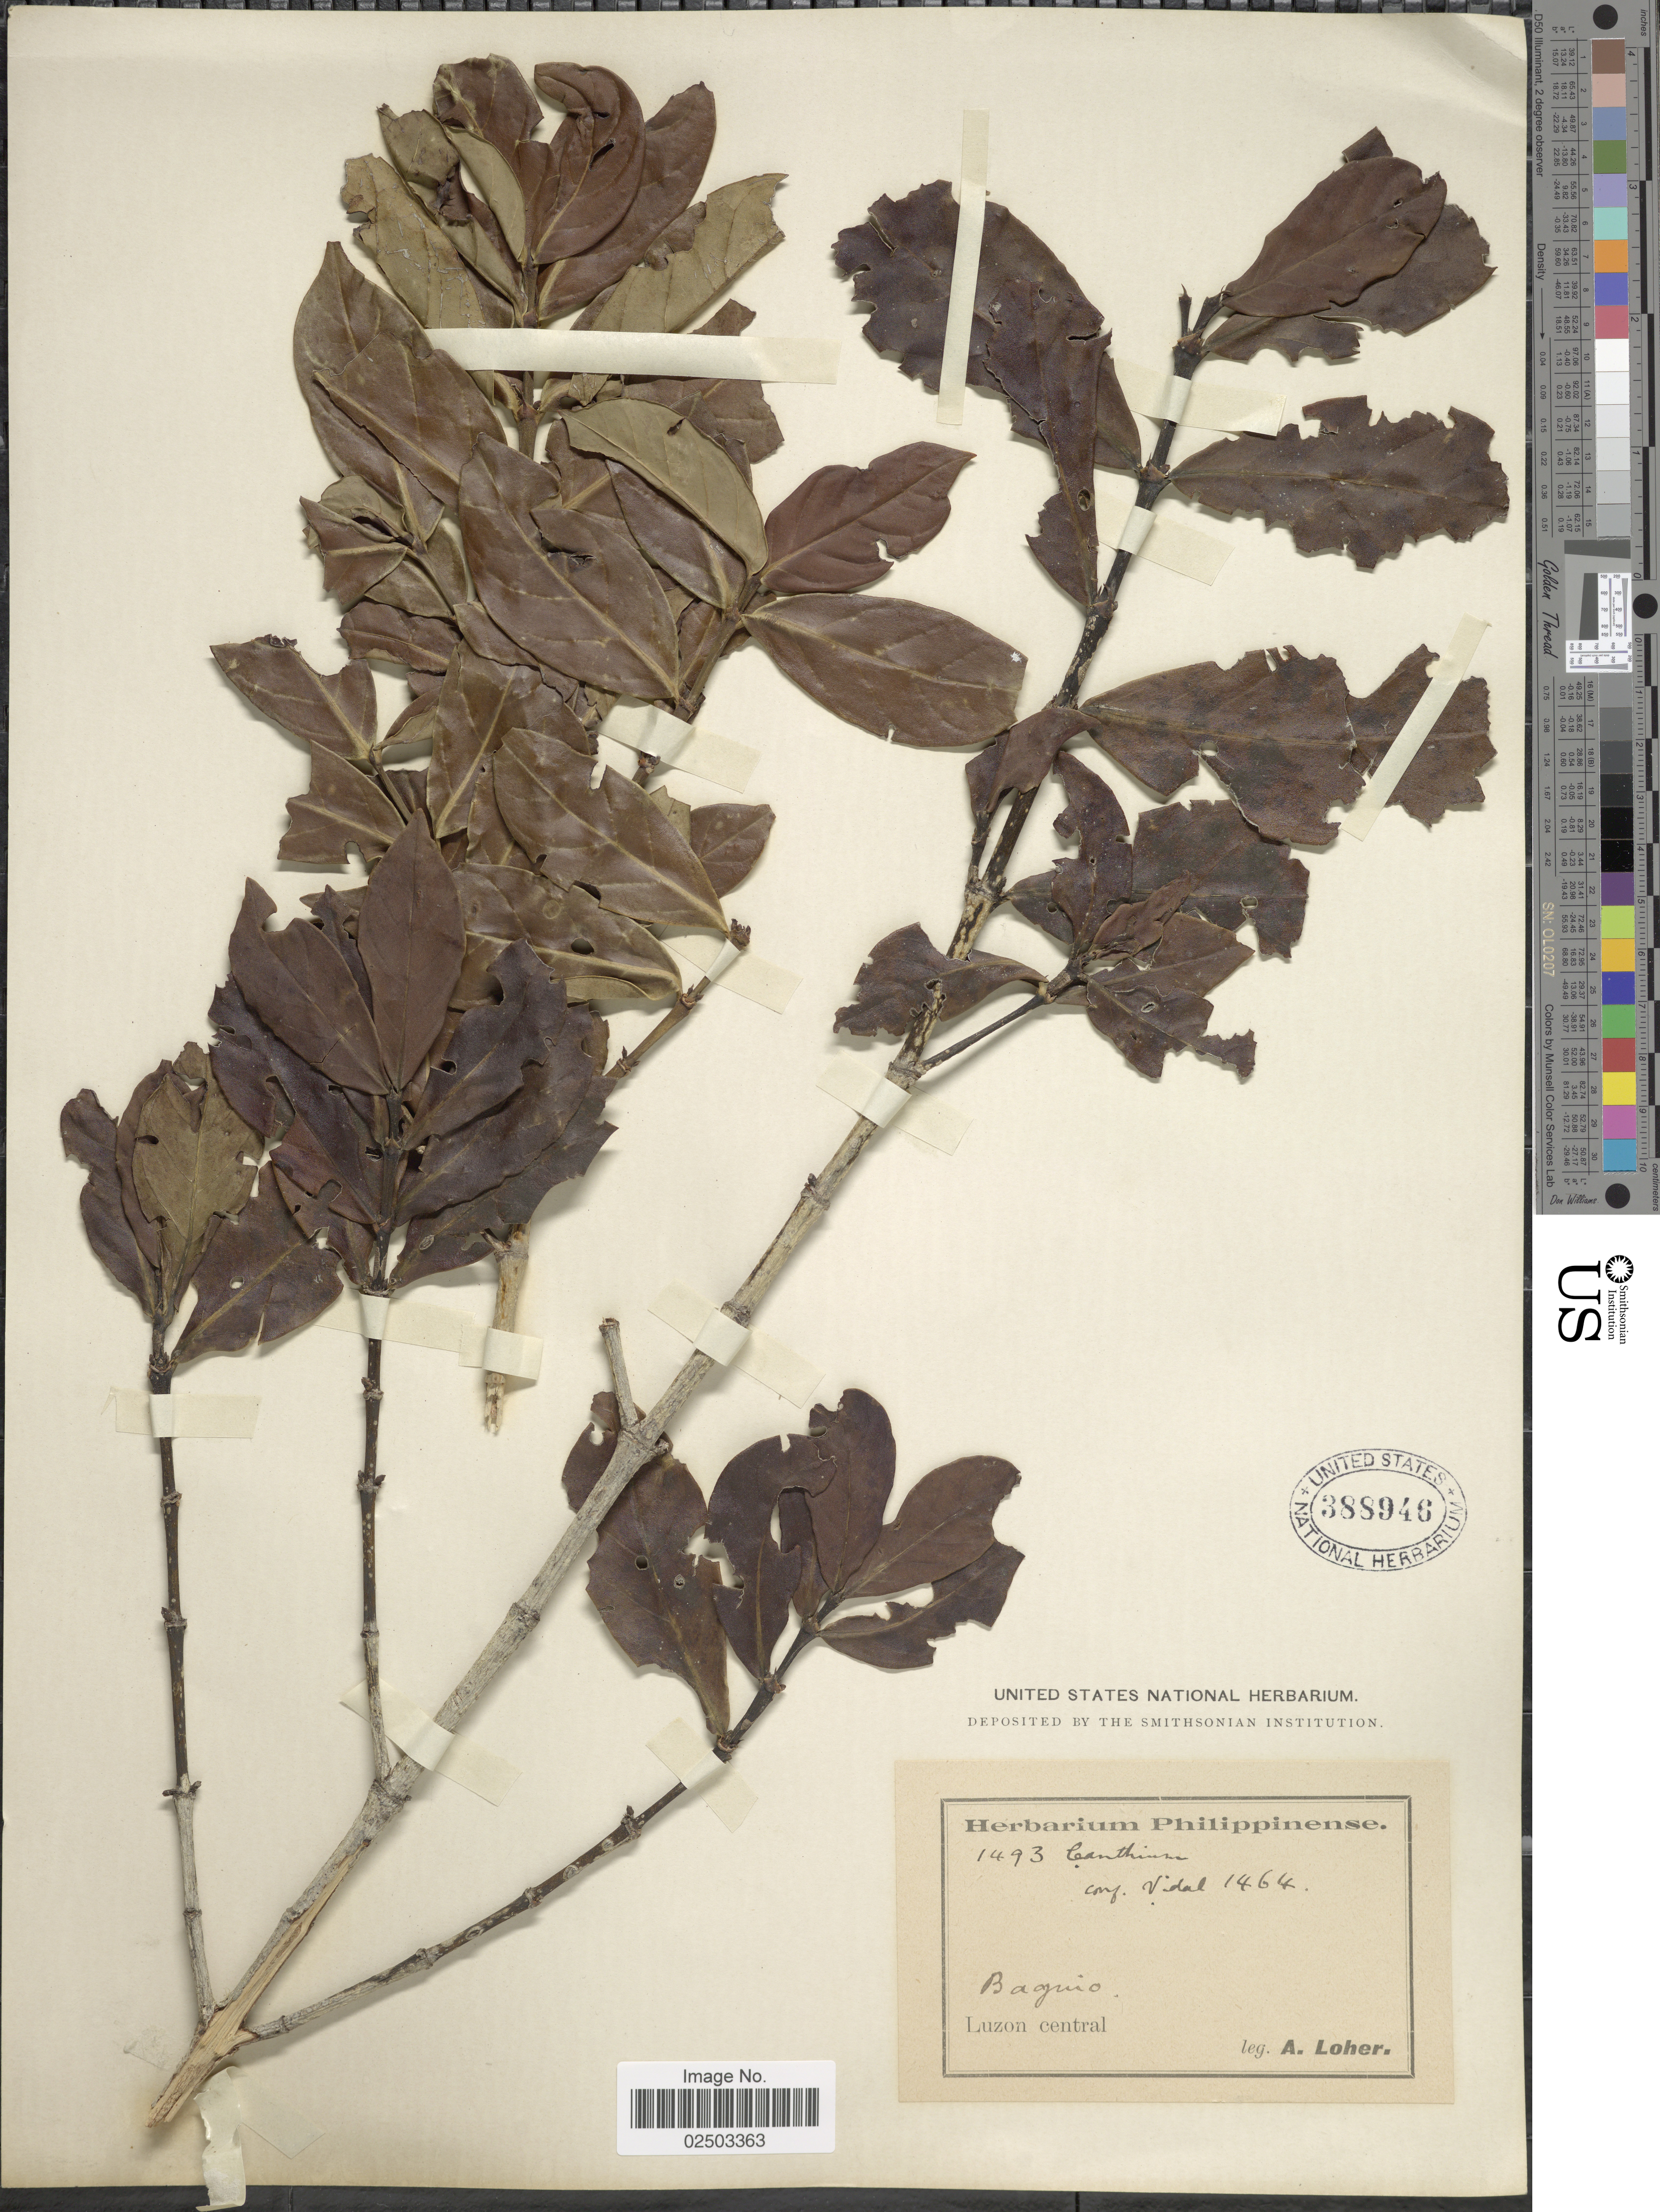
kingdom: Plantae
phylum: Tracheophyta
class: Magnoliopsida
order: Gentianales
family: Rubiaceae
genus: Canthium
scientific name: Canthium dicoccum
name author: (Gaertn.) Merr.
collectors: A. Loher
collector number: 1493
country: Philippines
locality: Baguio, Luzon central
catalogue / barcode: US 388946